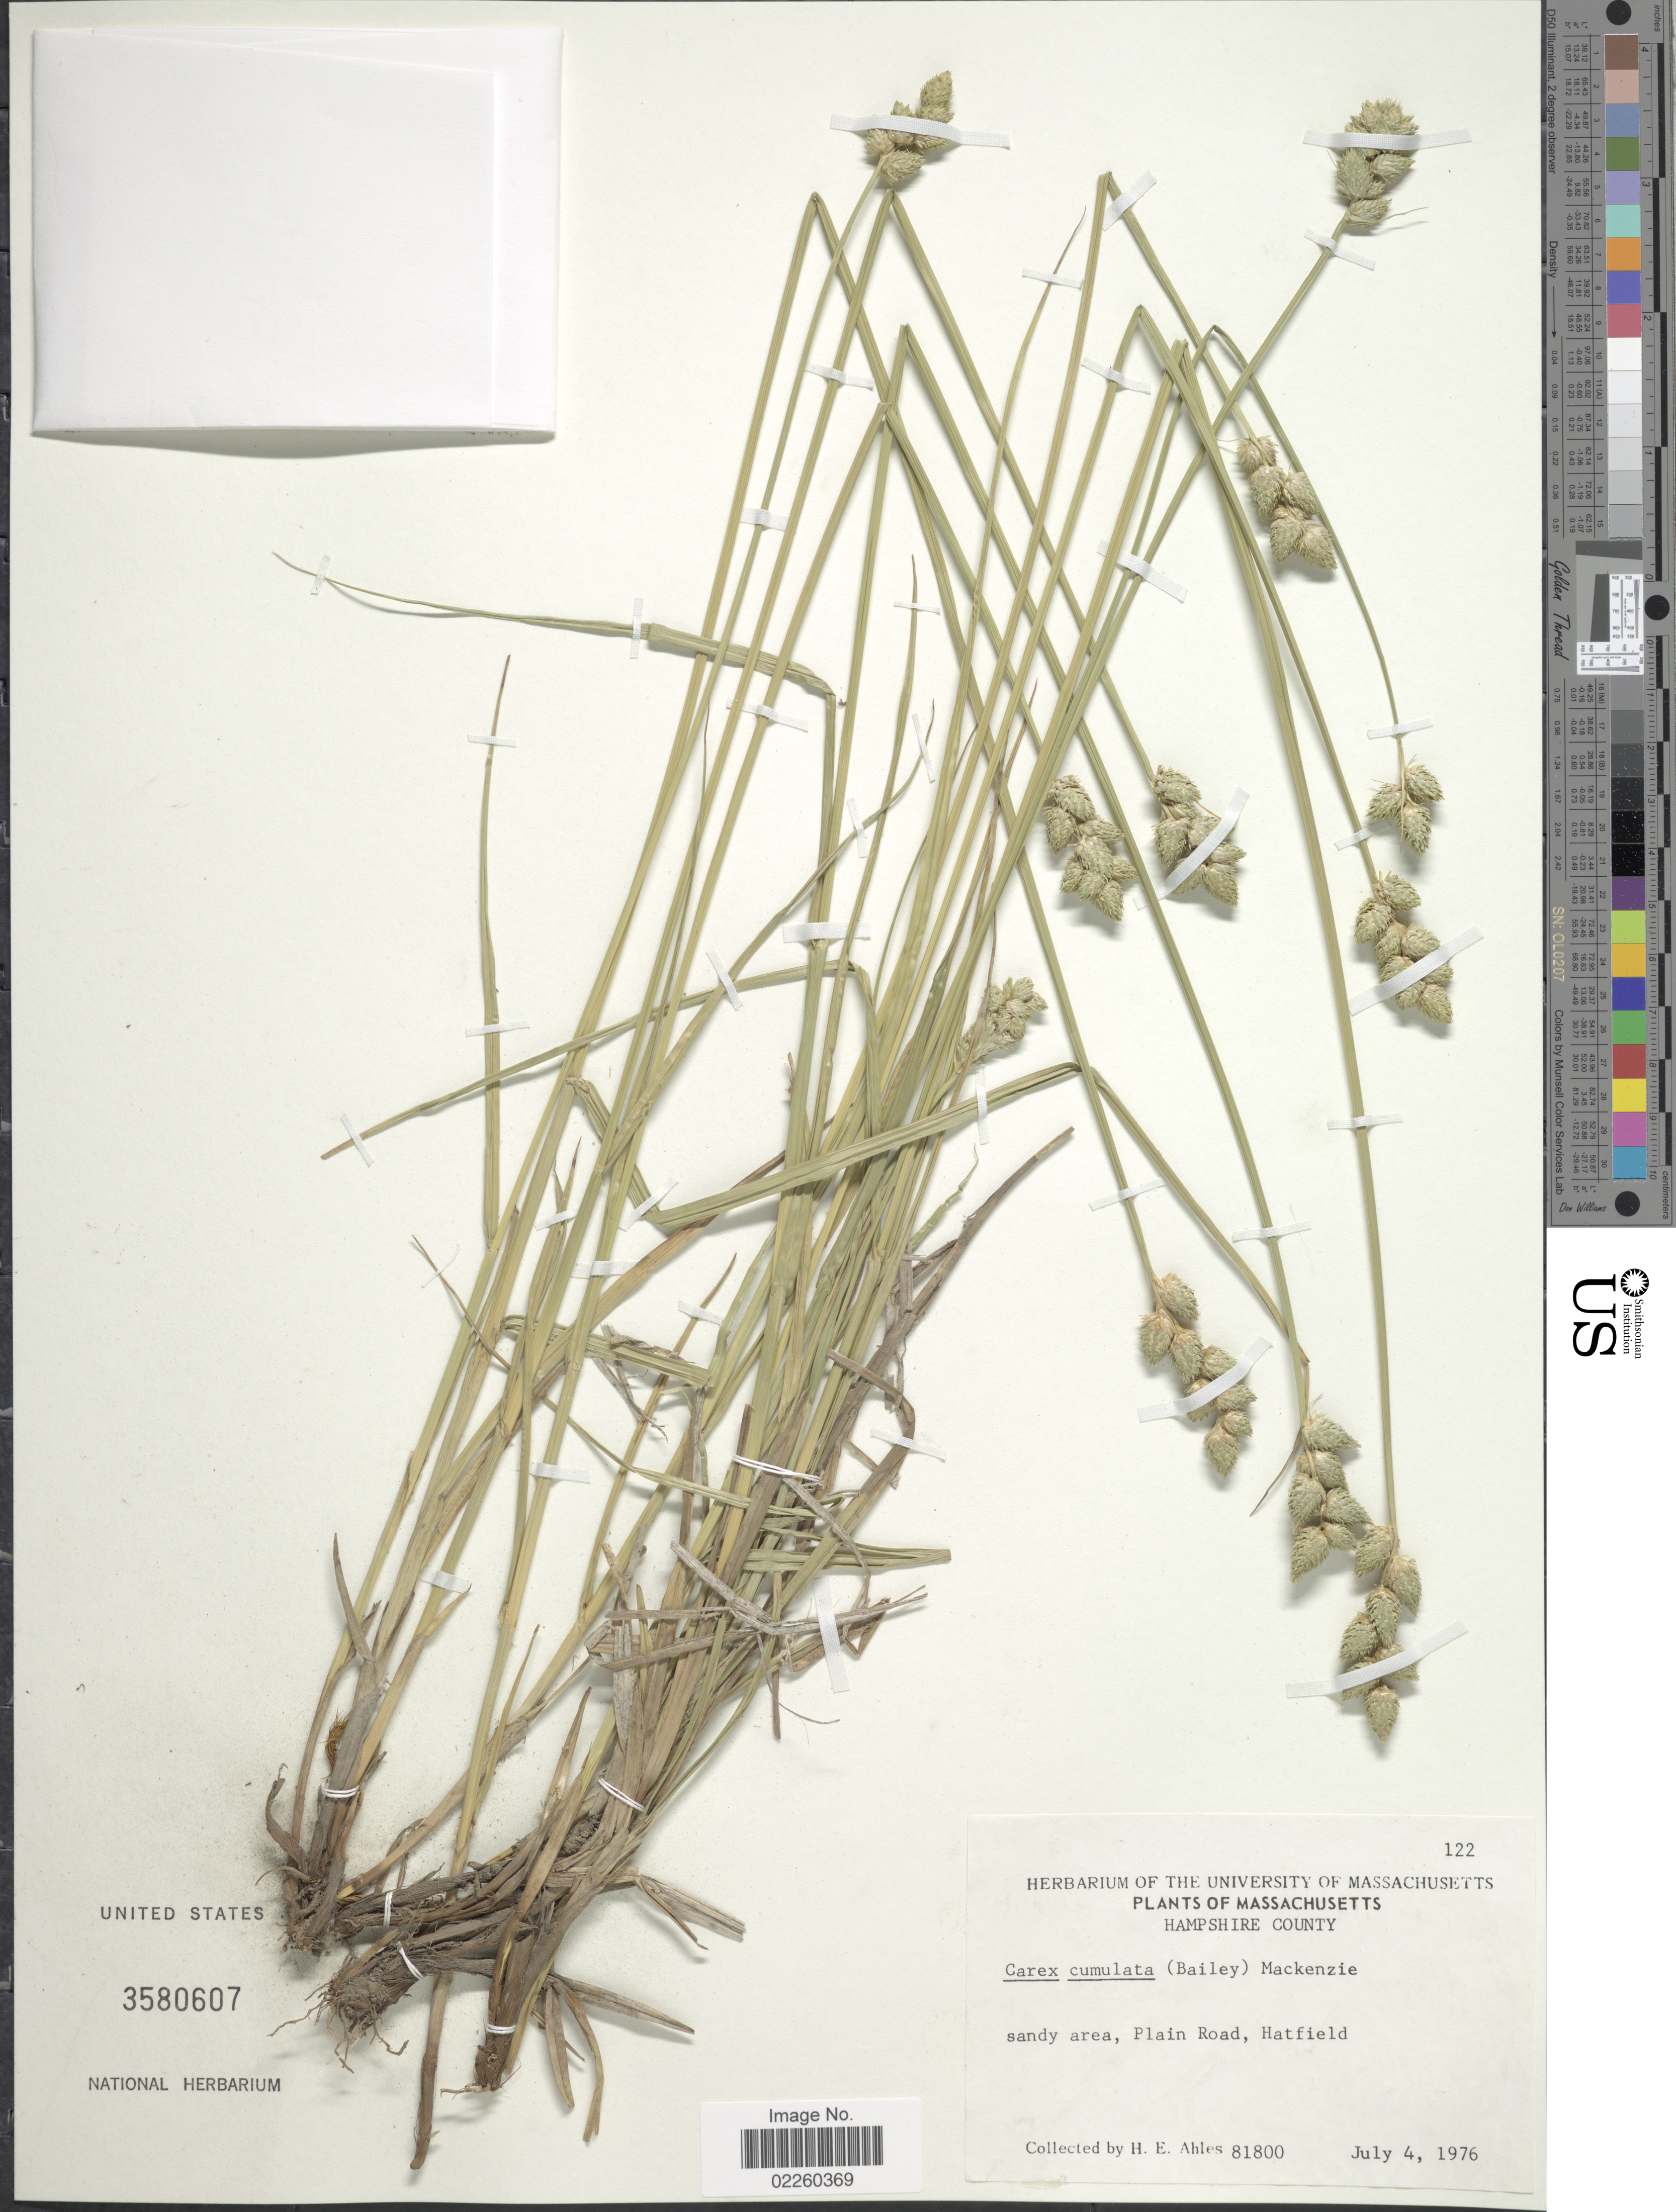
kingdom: Plantae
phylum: Tracheophyta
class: Liliopsida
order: Poales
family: Cyperaceae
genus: Carex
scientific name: Carex cumulata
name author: (L.H. Bailey) Mack.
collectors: H. E. Ahles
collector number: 81800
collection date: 1976-07-04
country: United States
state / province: Massachusetts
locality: Hampshire County, Plain Road, Hatfield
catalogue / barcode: US 3580607